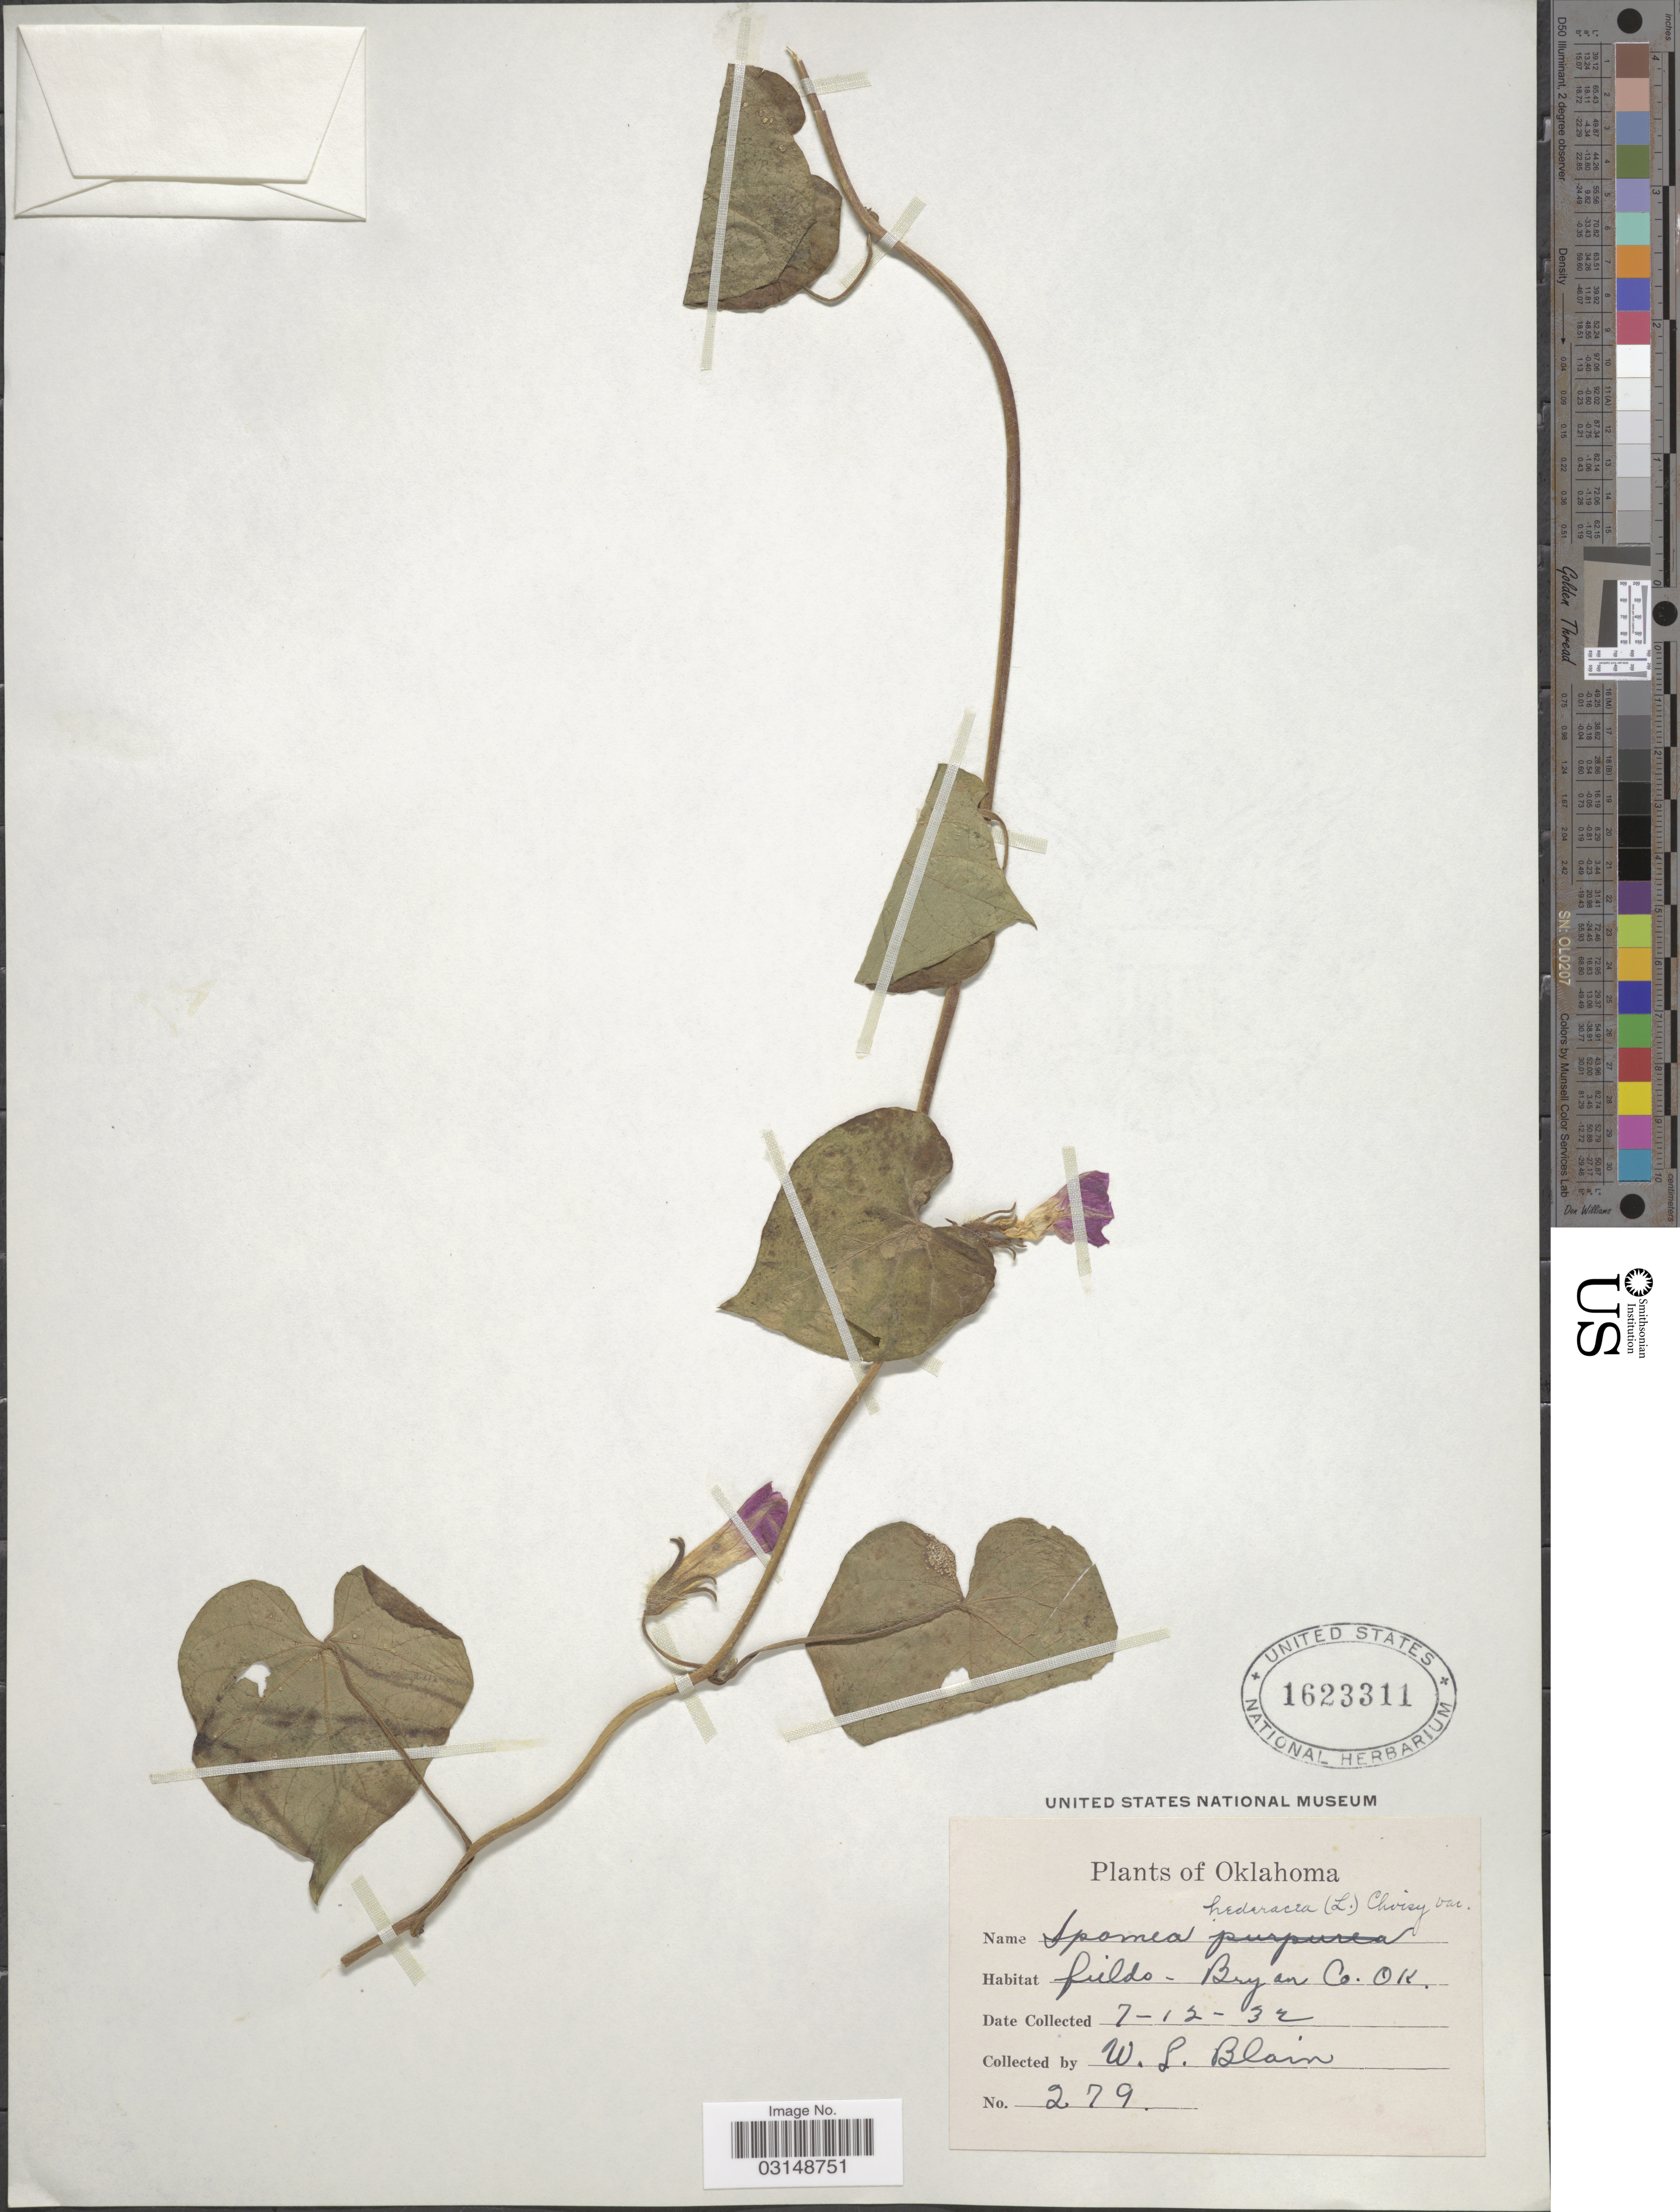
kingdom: Plantae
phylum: Tracheophyta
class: Magnoliopsida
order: Solanales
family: Convolvulaceae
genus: Ipomoea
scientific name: Ipomoea hederacea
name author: Jacq.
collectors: W. Blain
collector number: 279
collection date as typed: Transcribed d/m/y: 12/7/32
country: United States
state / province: Oklahoma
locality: Bryan Co.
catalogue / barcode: US 1623311